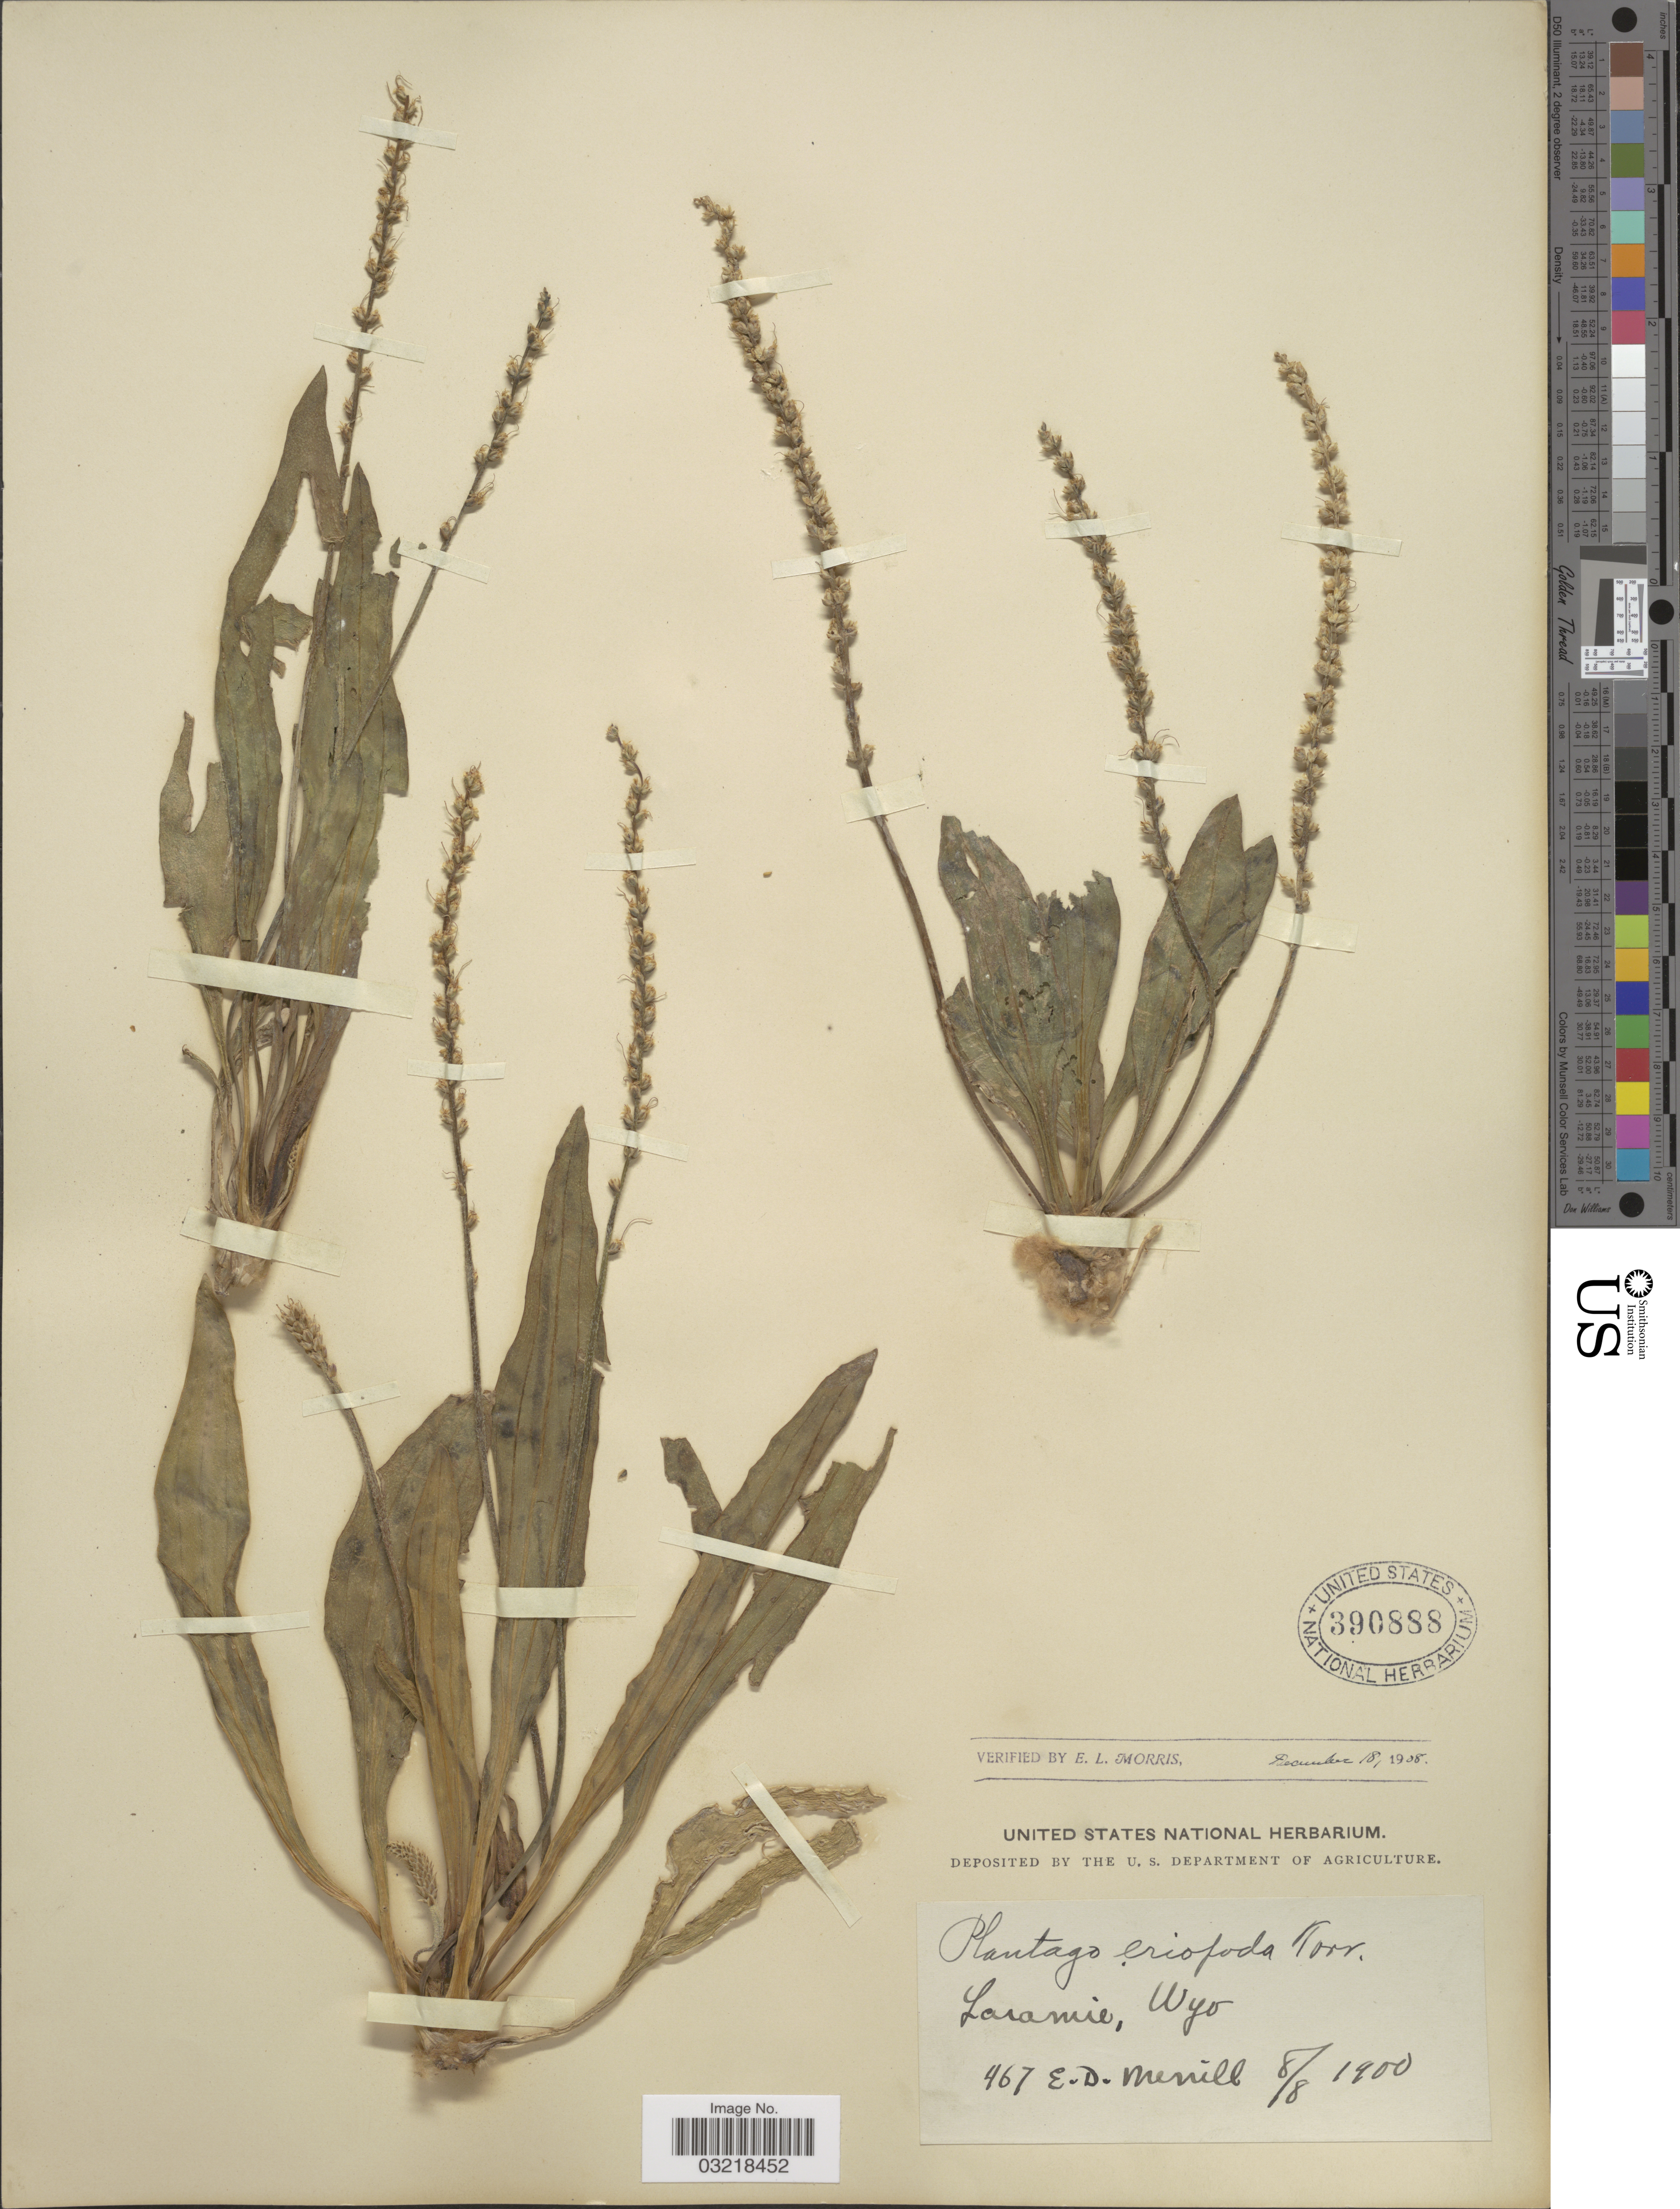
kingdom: Plantae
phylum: Tracheophyta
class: Magnoliopsida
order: Lamiales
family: Plantaginaceae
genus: Plantago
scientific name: Plantago eriopoda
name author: Torr.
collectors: E. D. Merrill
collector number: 467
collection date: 1900-08-08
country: United States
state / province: Wyoming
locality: Laramie.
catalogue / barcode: US 390888